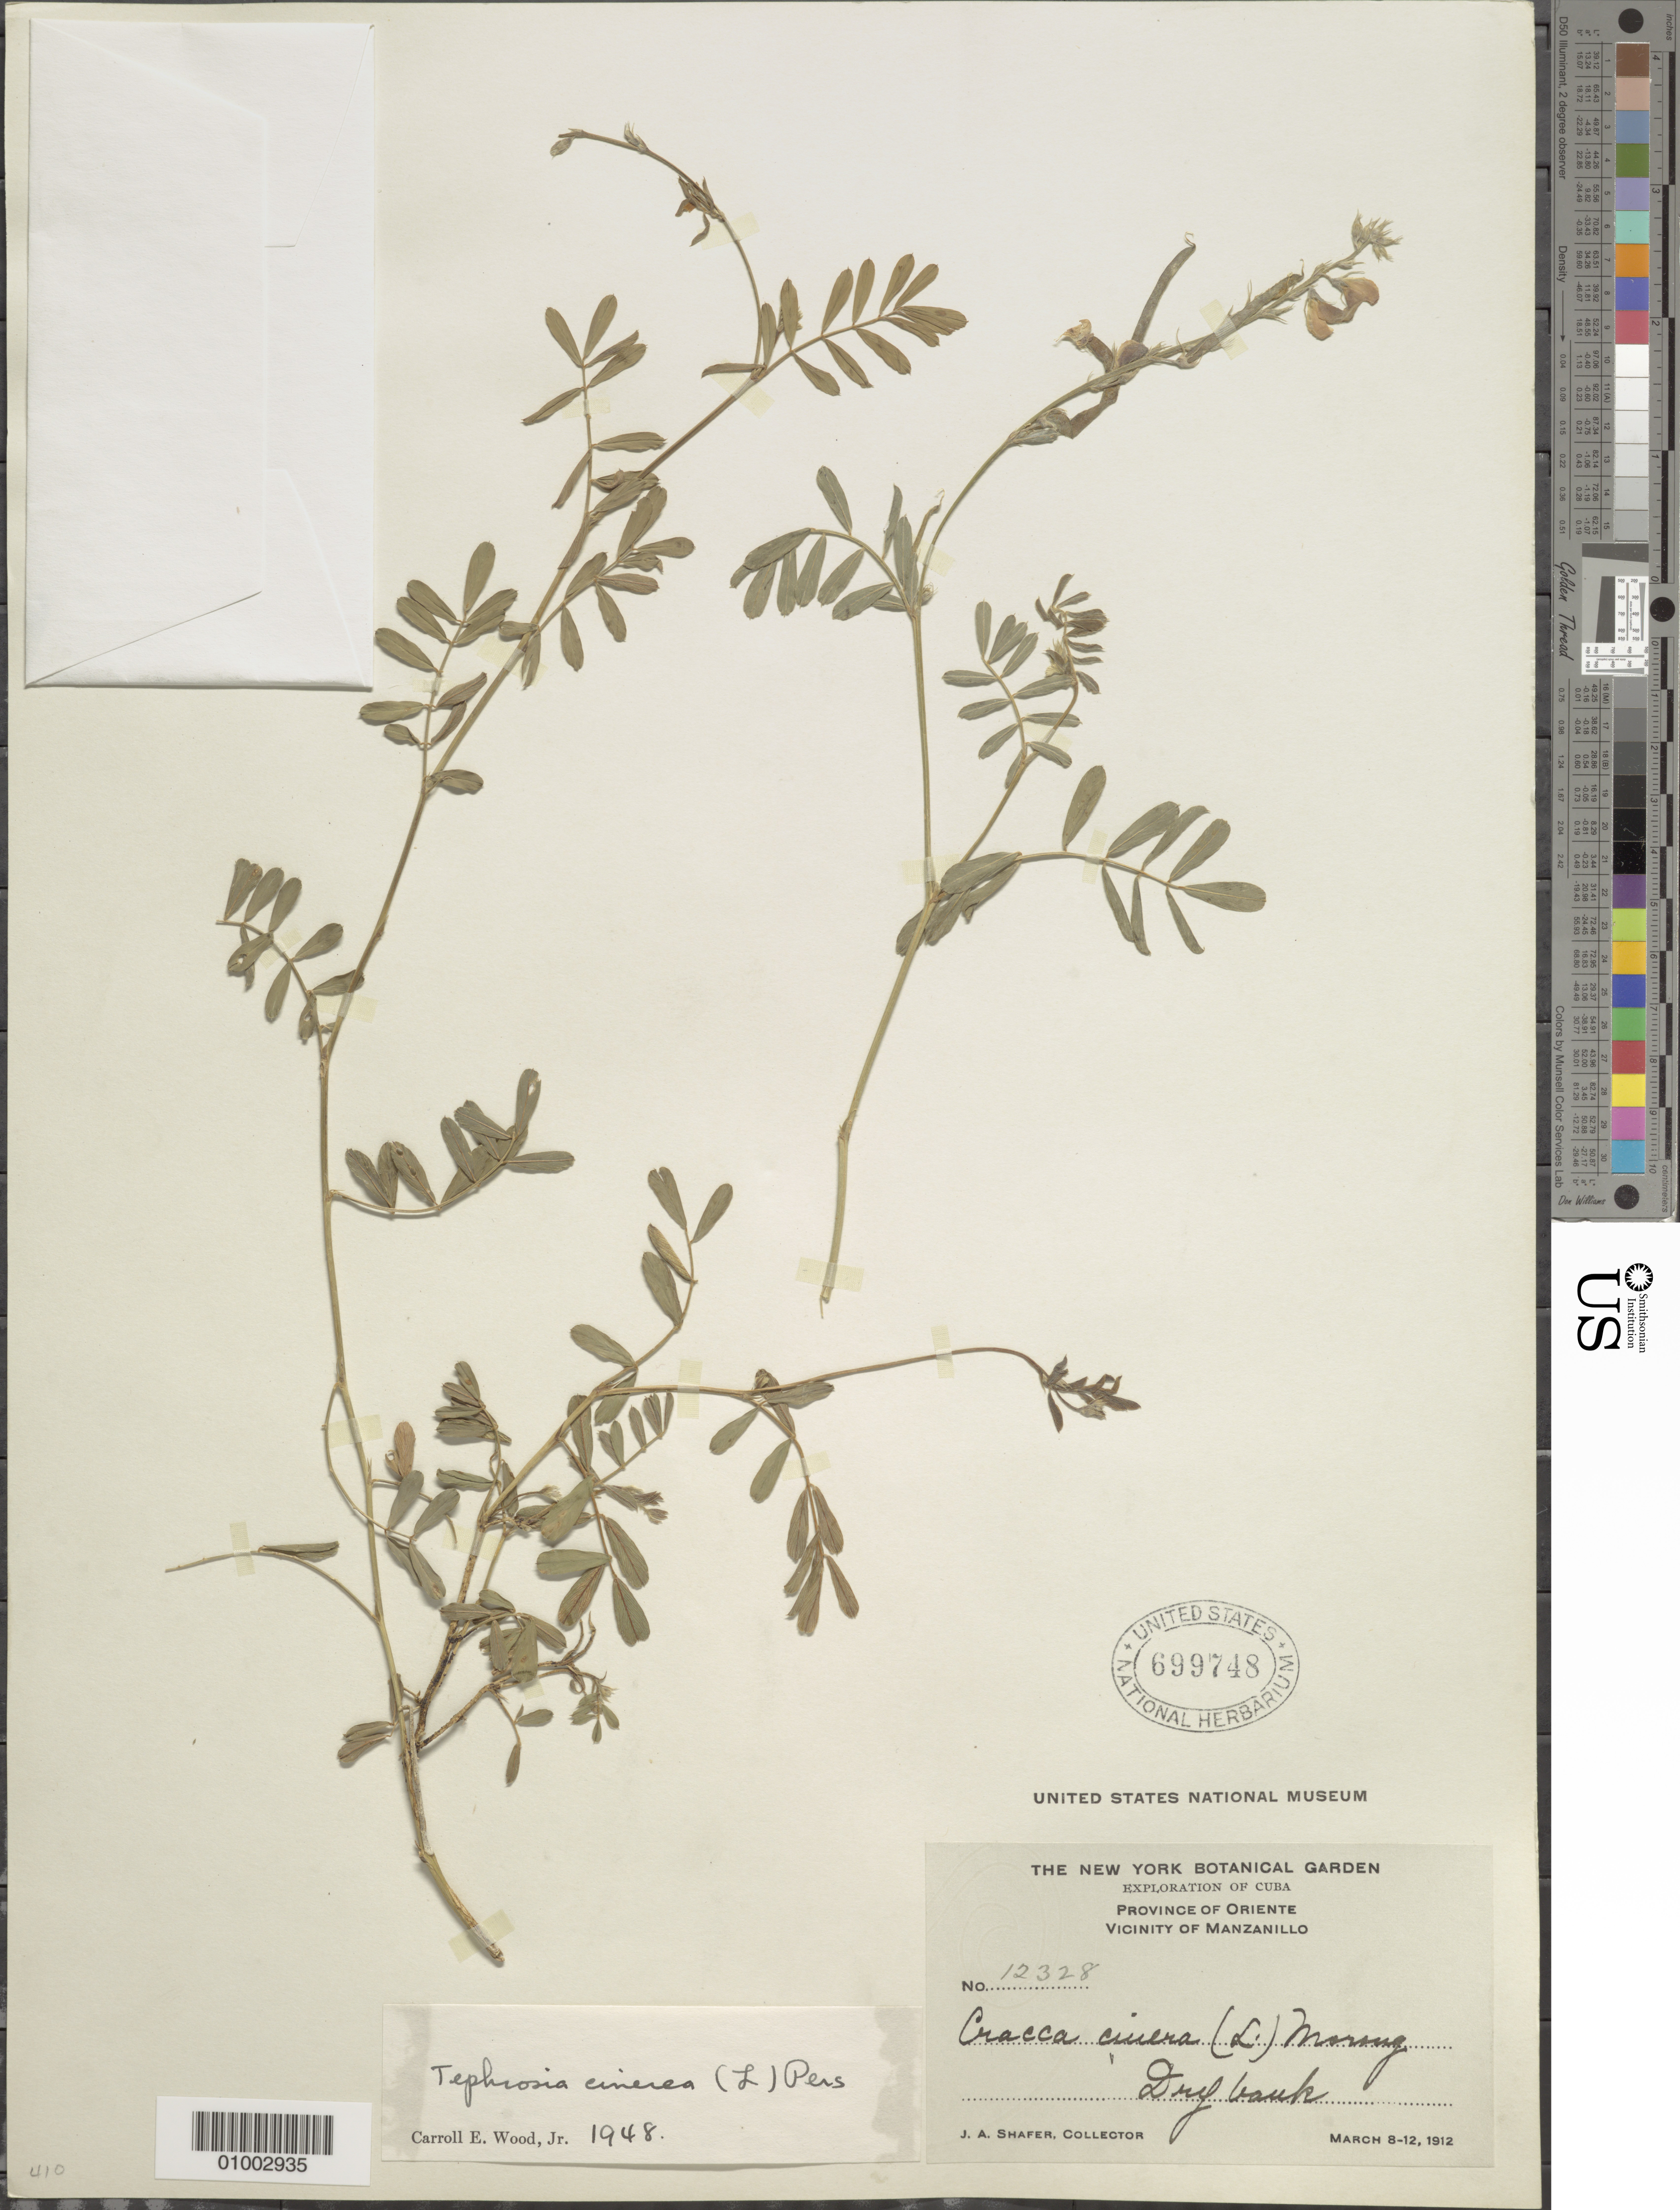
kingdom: Plantae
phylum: Tracheophyta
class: Magnoliopsida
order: Fabales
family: Fabaceae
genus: Tephrosia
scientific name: Tephrosia cinerea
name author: (L.) Pers.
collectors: J. A. Shafer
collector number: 12328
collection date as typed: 08 Mar 1912 to 12 Mar 1912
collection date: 1912-03-08/1912-03-12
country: Cuba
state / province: Oriente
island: Cuba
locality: Dry bank, Vicinity of Manzanillo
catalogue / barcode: US 699748